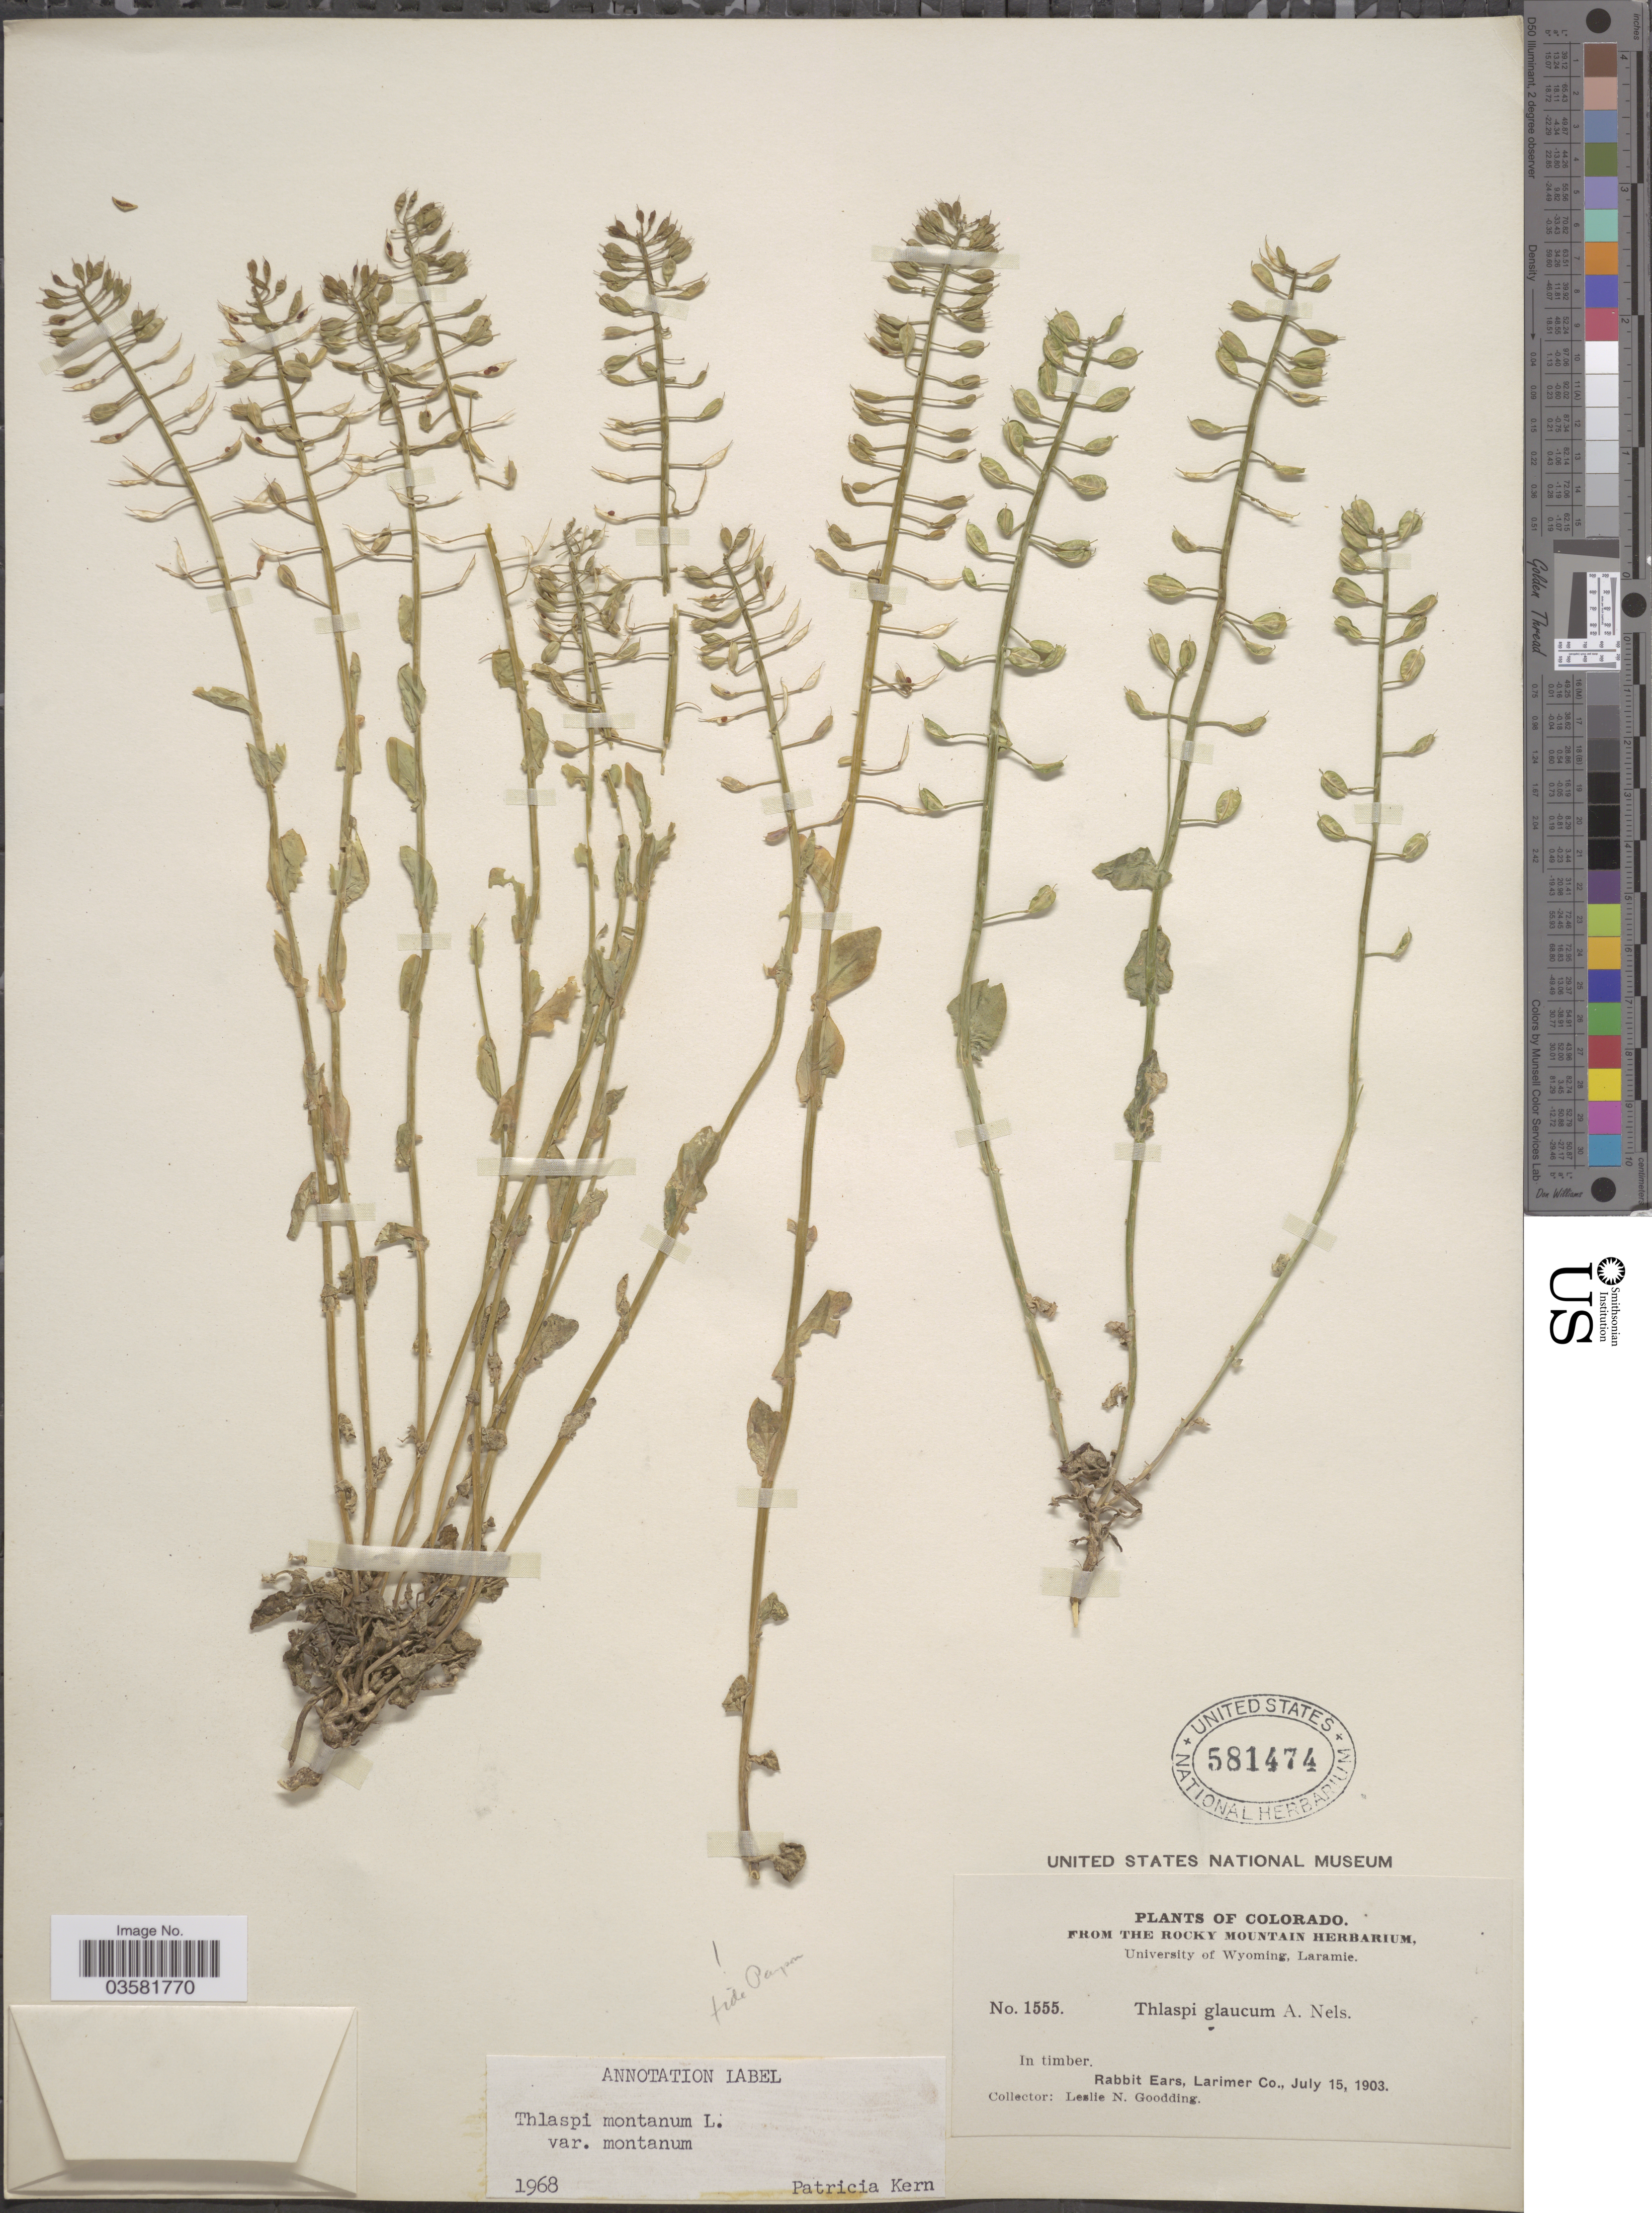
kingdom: Plantae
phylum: Tracheophyta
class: Magnoliopsida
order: Brassicales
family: Brassicaceae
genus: Thlaspi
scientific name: Thlaspi montanum var. montanum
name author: L.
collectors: L. N. Goodding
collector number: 1555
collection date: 1903-07-15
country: United States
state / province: Colorado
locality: Rabbit Ears, Larimer Co.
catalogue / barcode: US 581474